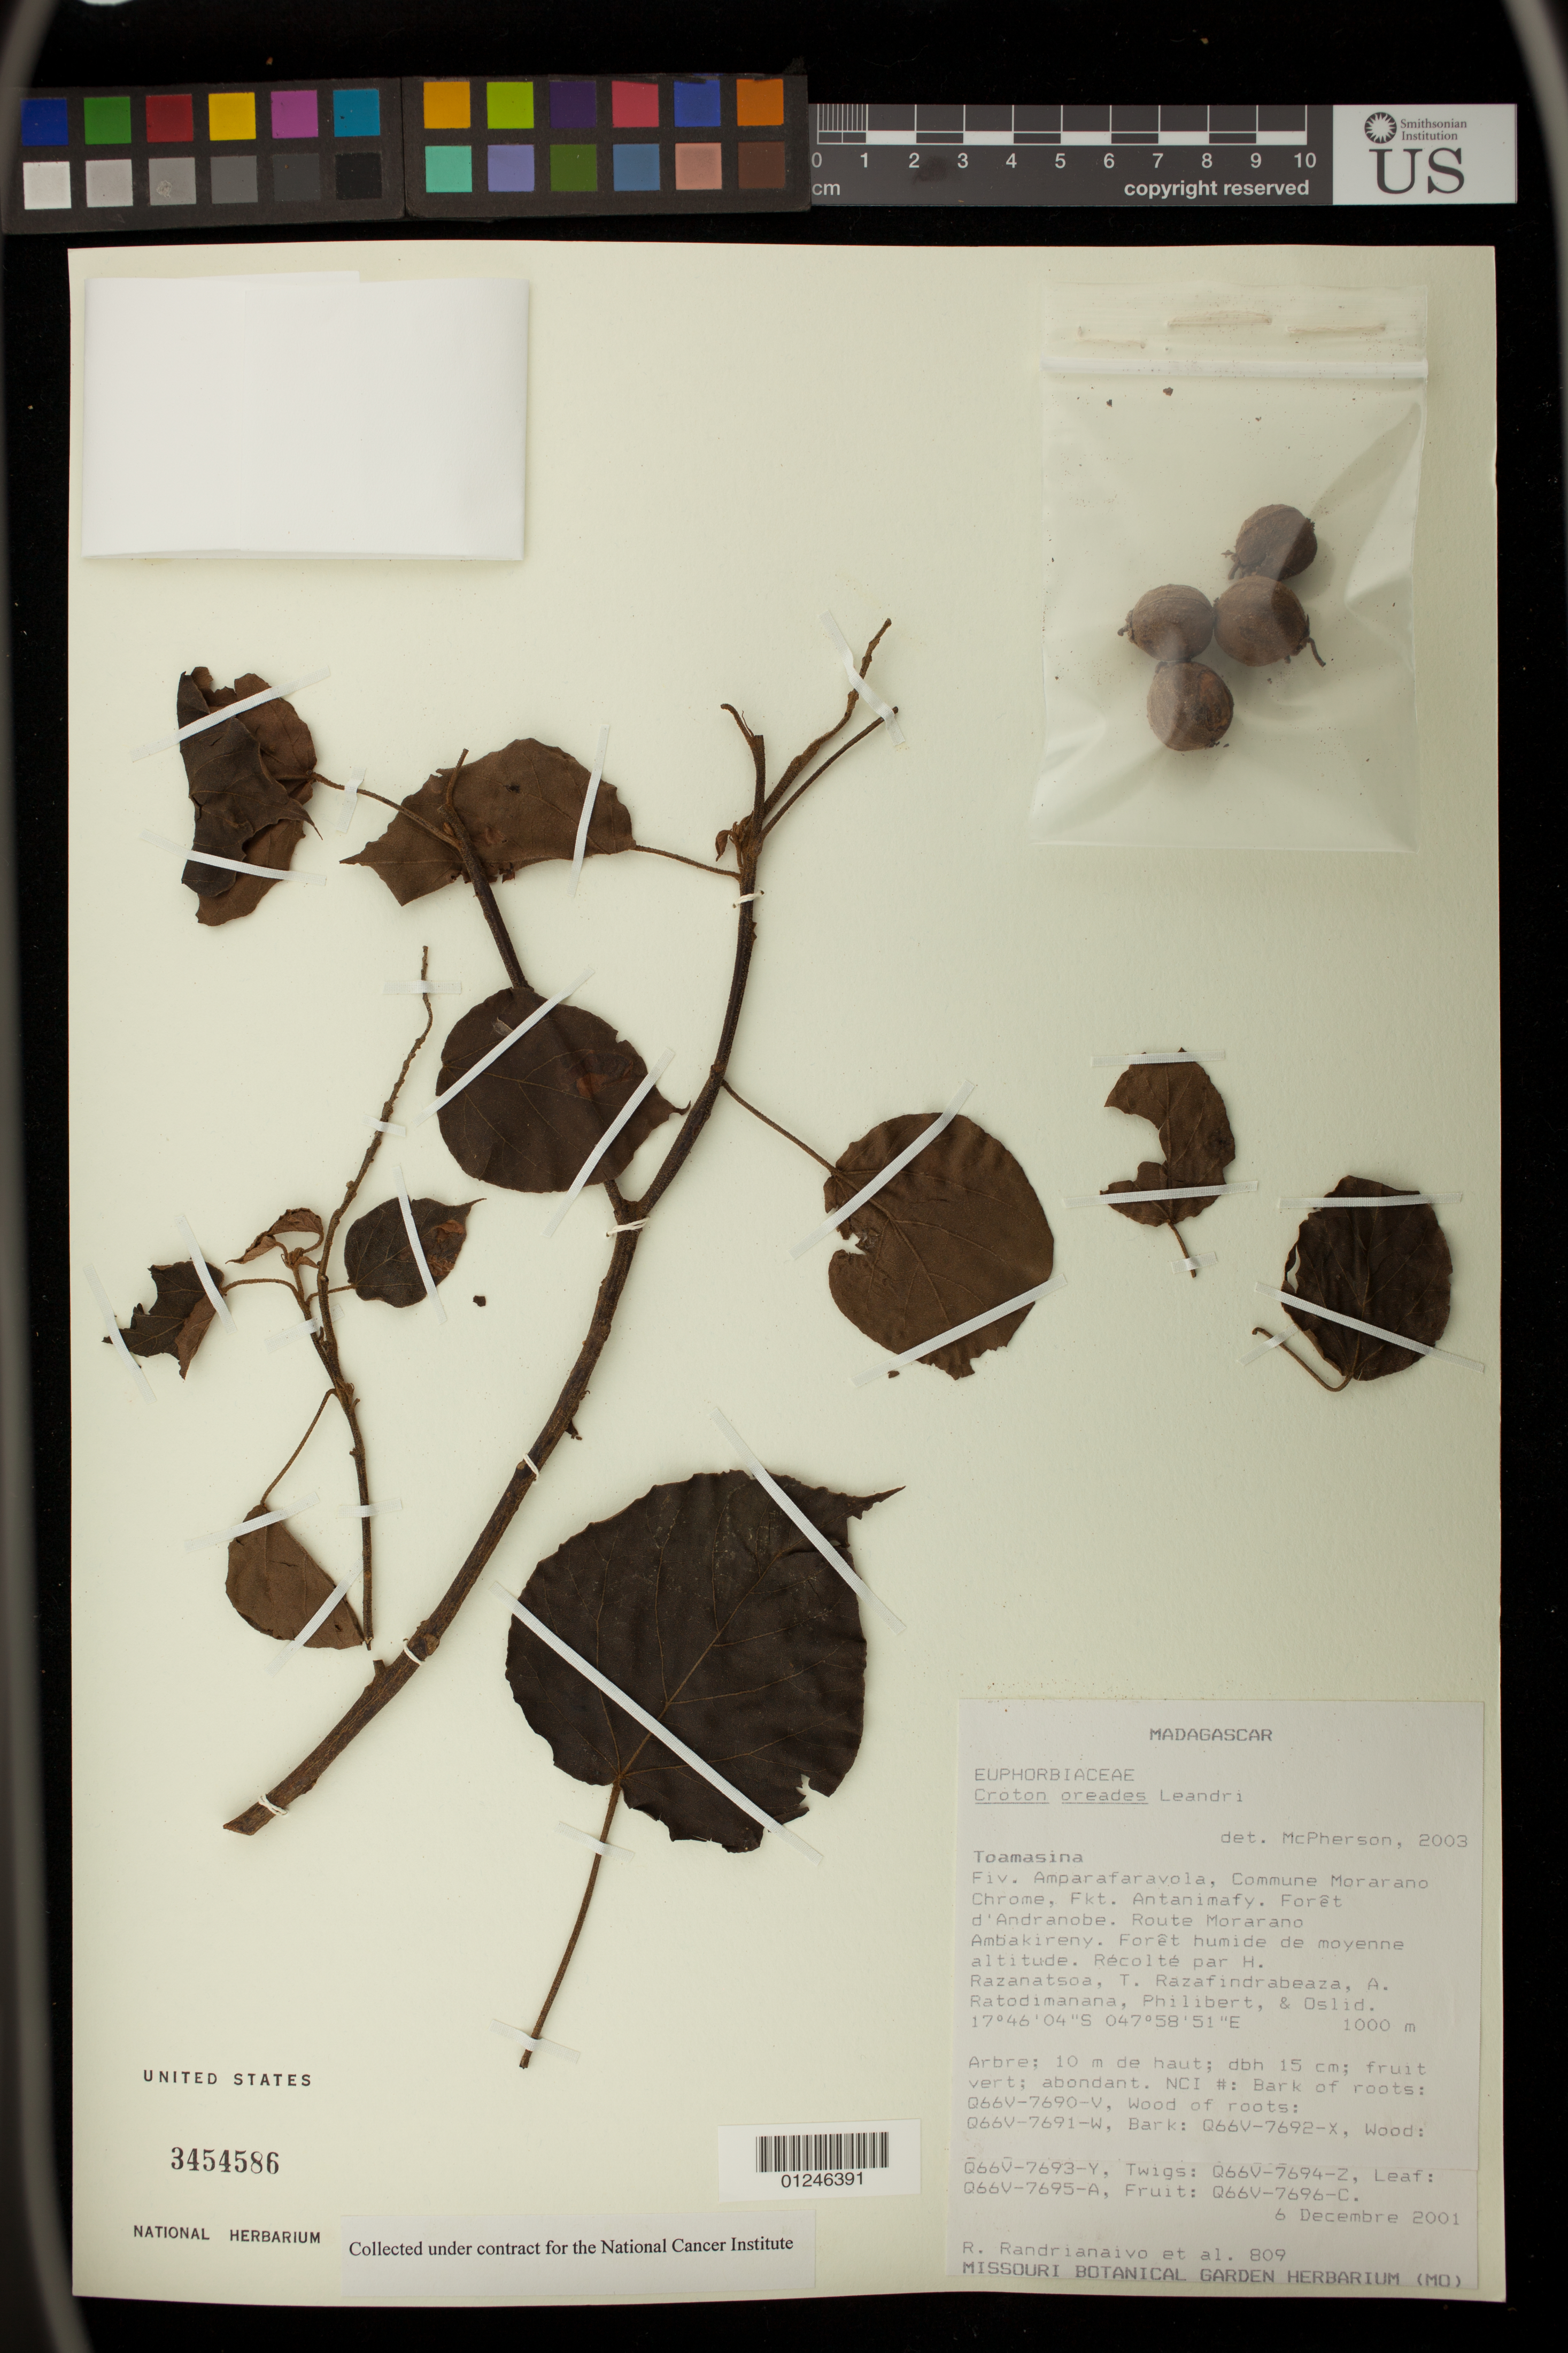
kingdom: Plantae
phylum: Tracheophyta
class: Magnoliopsida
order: Malpighiales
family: Euphorbiaceae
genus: Croton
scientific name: Croton mongue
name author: Baill.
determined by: Berry, P. E., (WIS), University of Wisconsin - Madison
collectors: R. Randrianaivo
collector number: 809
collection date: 2001-12-06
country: Madagascar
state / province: Atsinanana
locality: Toamasina. Fiv. Amparafaravola, Commune Morarano Chrome, Fkt. Antanimafy. Foret d'Andranobe. Route Morarano Ambakireny.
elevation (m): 1000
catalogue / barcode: US 3454586